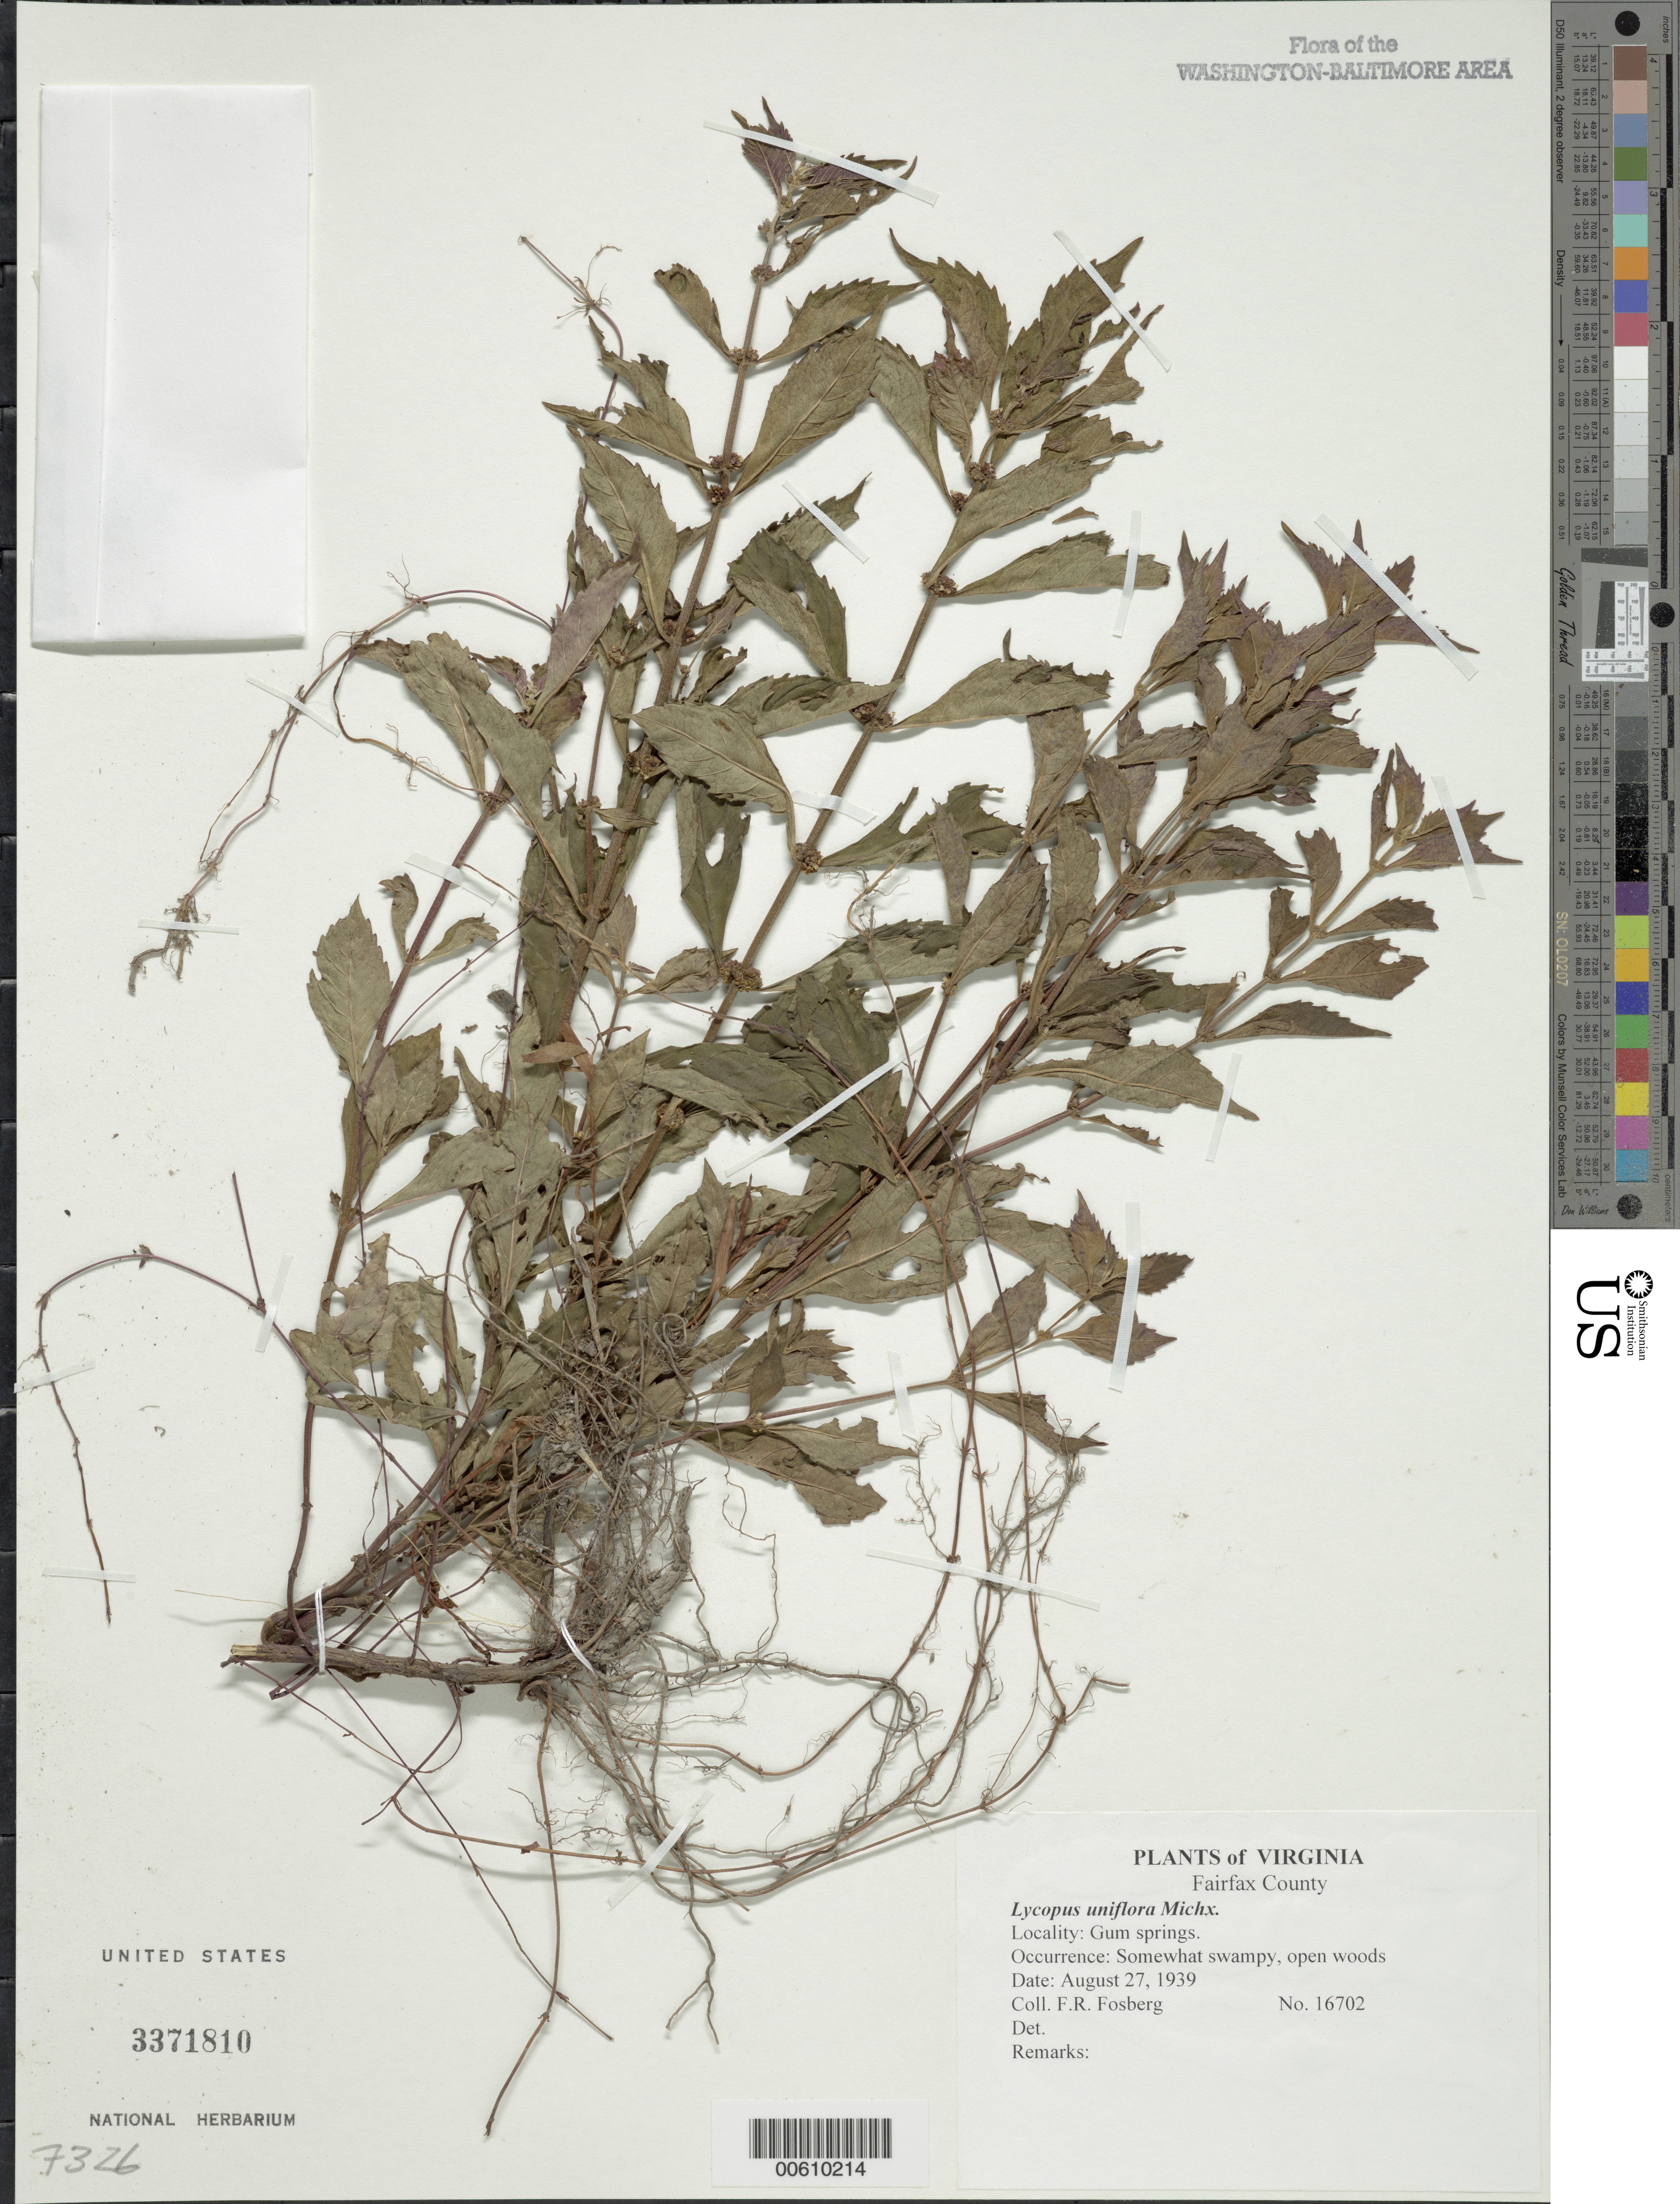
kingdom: Plantae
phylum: Tracheophyta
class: Magnoliopsida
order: Lamiales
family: Lamiaceae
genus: Lycopus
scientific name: Lycopus uniflorus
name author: Michx.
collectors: F. R. Fosberg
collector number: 16702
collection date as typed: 27 Aug 1939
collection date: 1939-08-27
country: United States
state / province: Virginia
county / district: Fairfax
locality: Gum Springs.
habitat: Somewhat swampy, open woods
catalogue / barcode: US 3371810